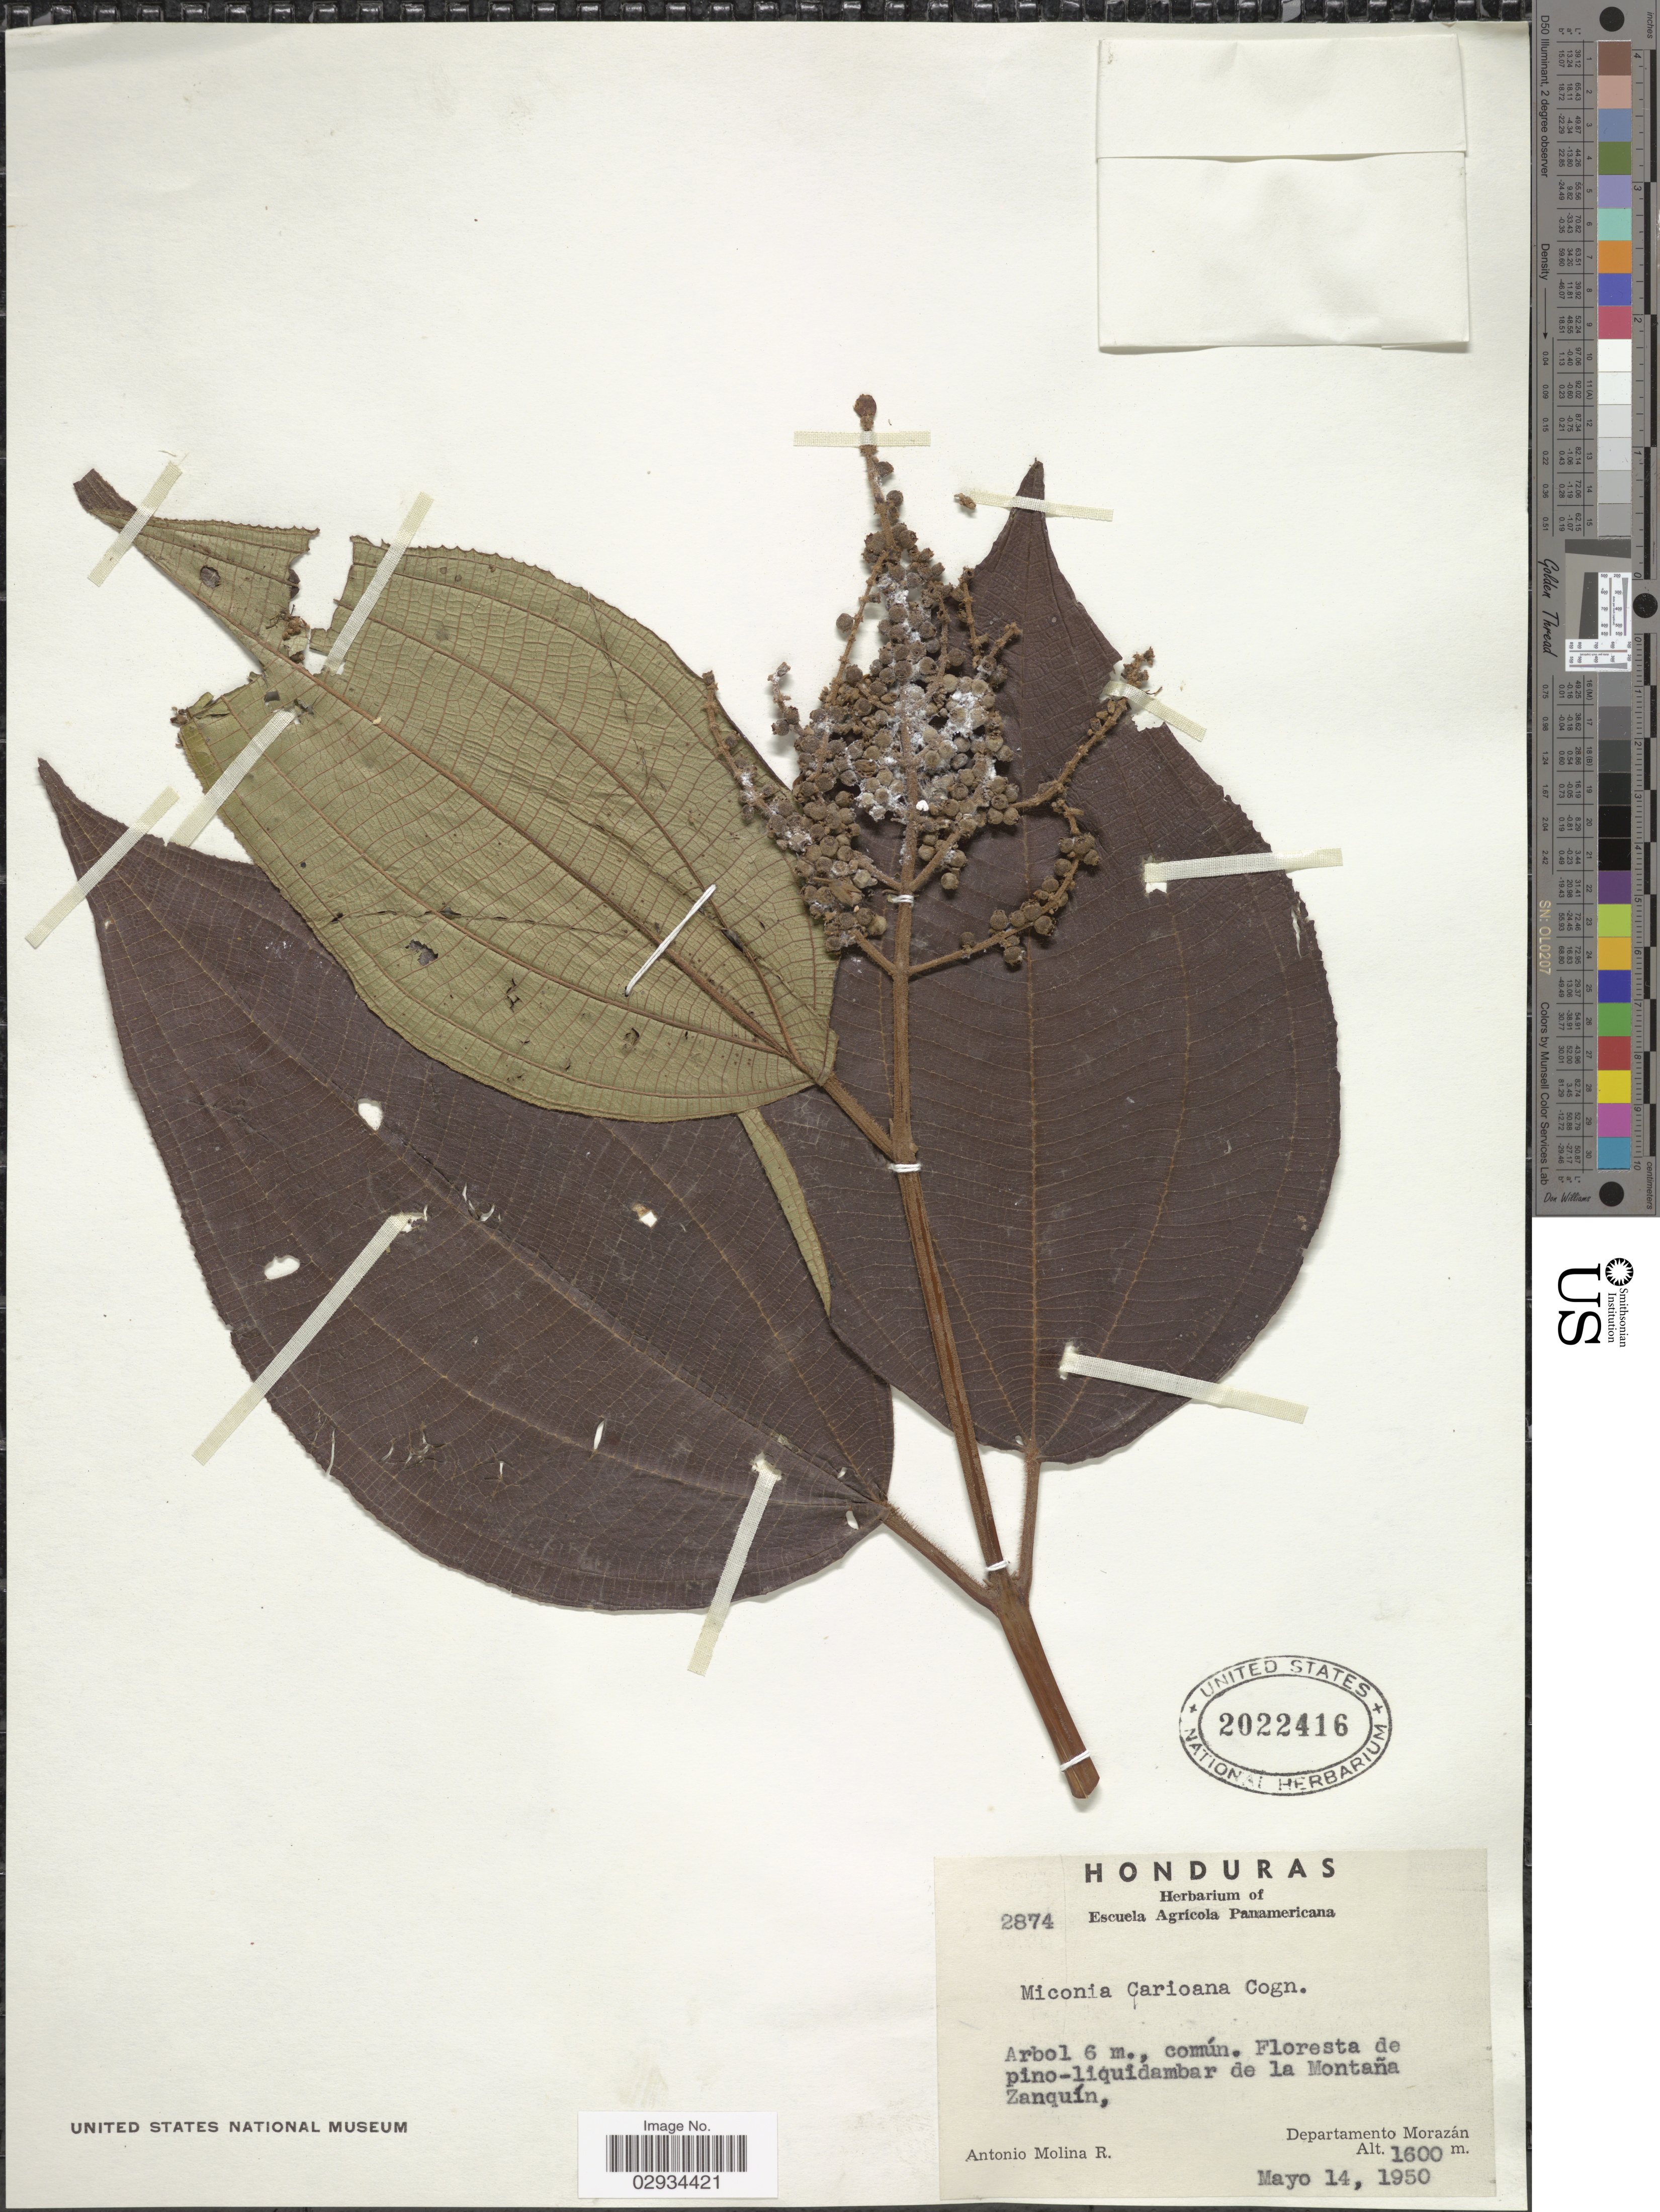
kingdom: Plantae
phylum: Tracheophyta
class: Magnoliopsida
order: Myrtales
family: Melastomataceae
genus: Miconia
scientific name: Miconia sylvatica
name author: (Schltdl.) Naudin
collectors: A. Molina R.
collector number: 2874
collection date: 1950-05-14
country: Honduras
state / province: Fco. Morazán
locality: Montaña Zanquín, Departamento Morazán.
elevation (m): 1600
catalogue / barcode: US 2022416